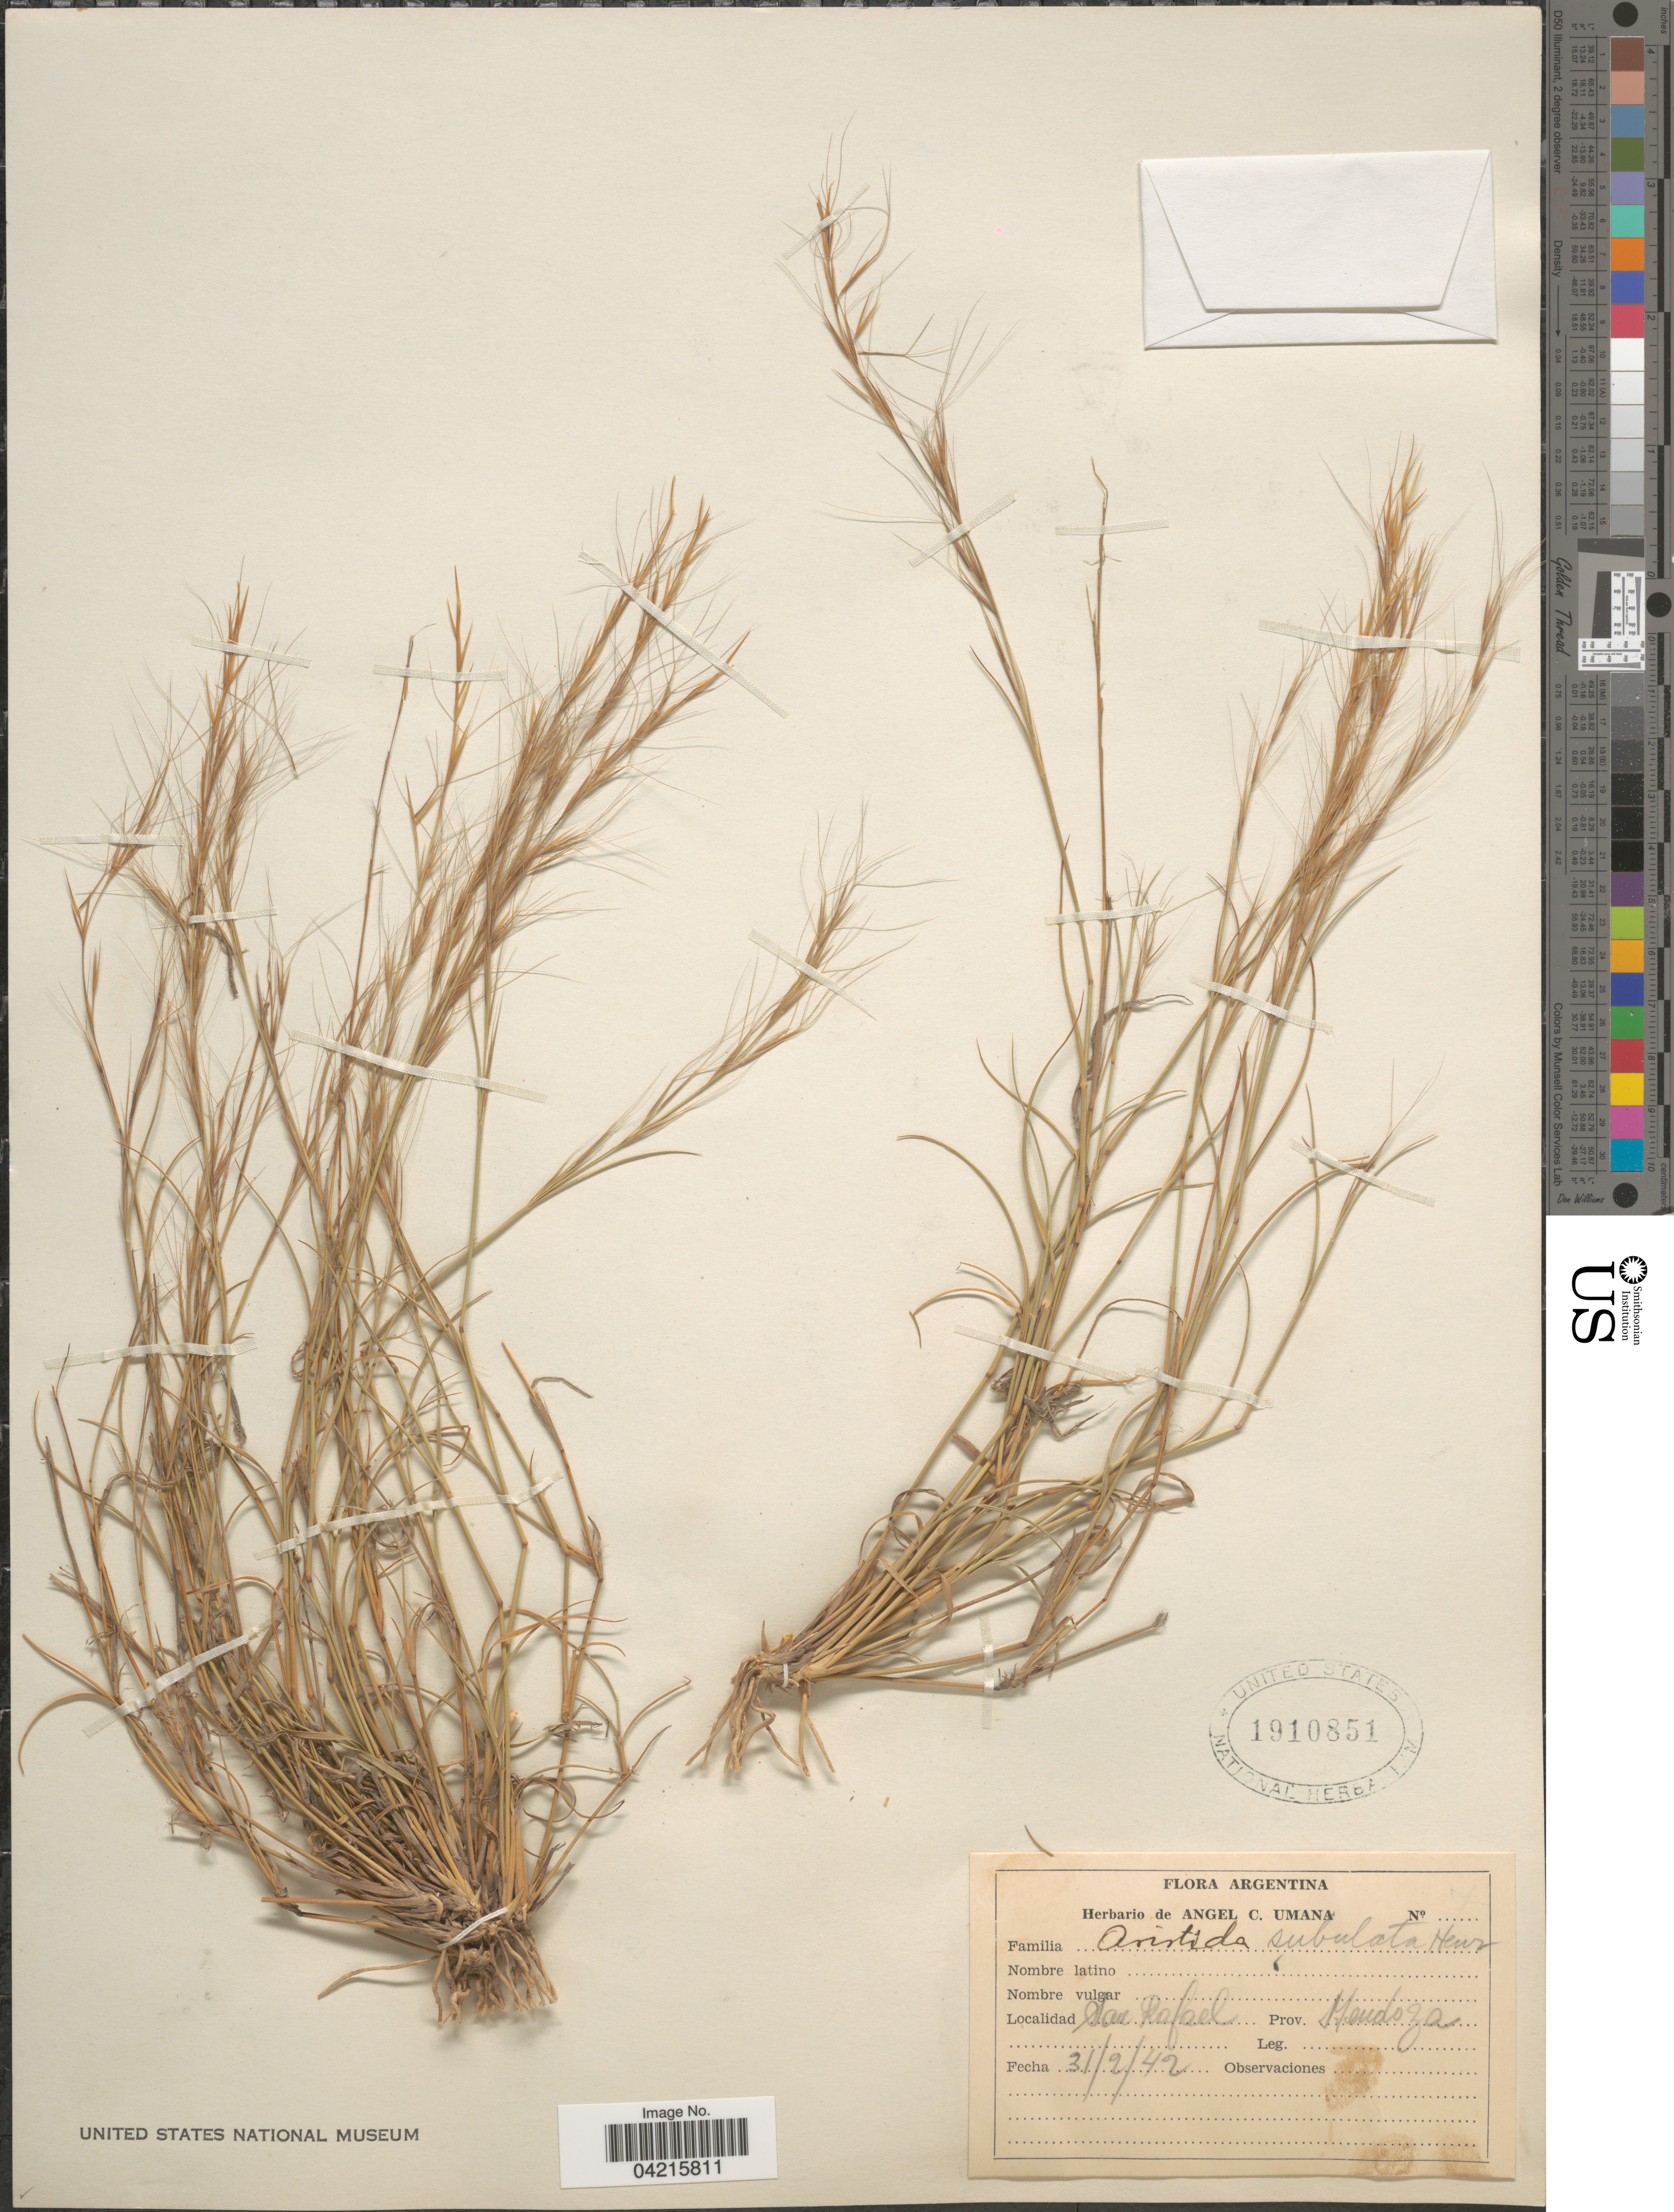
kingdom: Plantae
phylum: Tracheophyta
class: Liliopsida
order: Poales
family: Poaceae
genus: Aristida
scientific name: Aristida subulata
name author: Henr.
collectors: Ex herb. Angel C. Umana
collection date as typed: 31/2/42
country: Argentina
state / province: Mendoza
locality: San Rafael.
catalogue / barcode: US 1910851